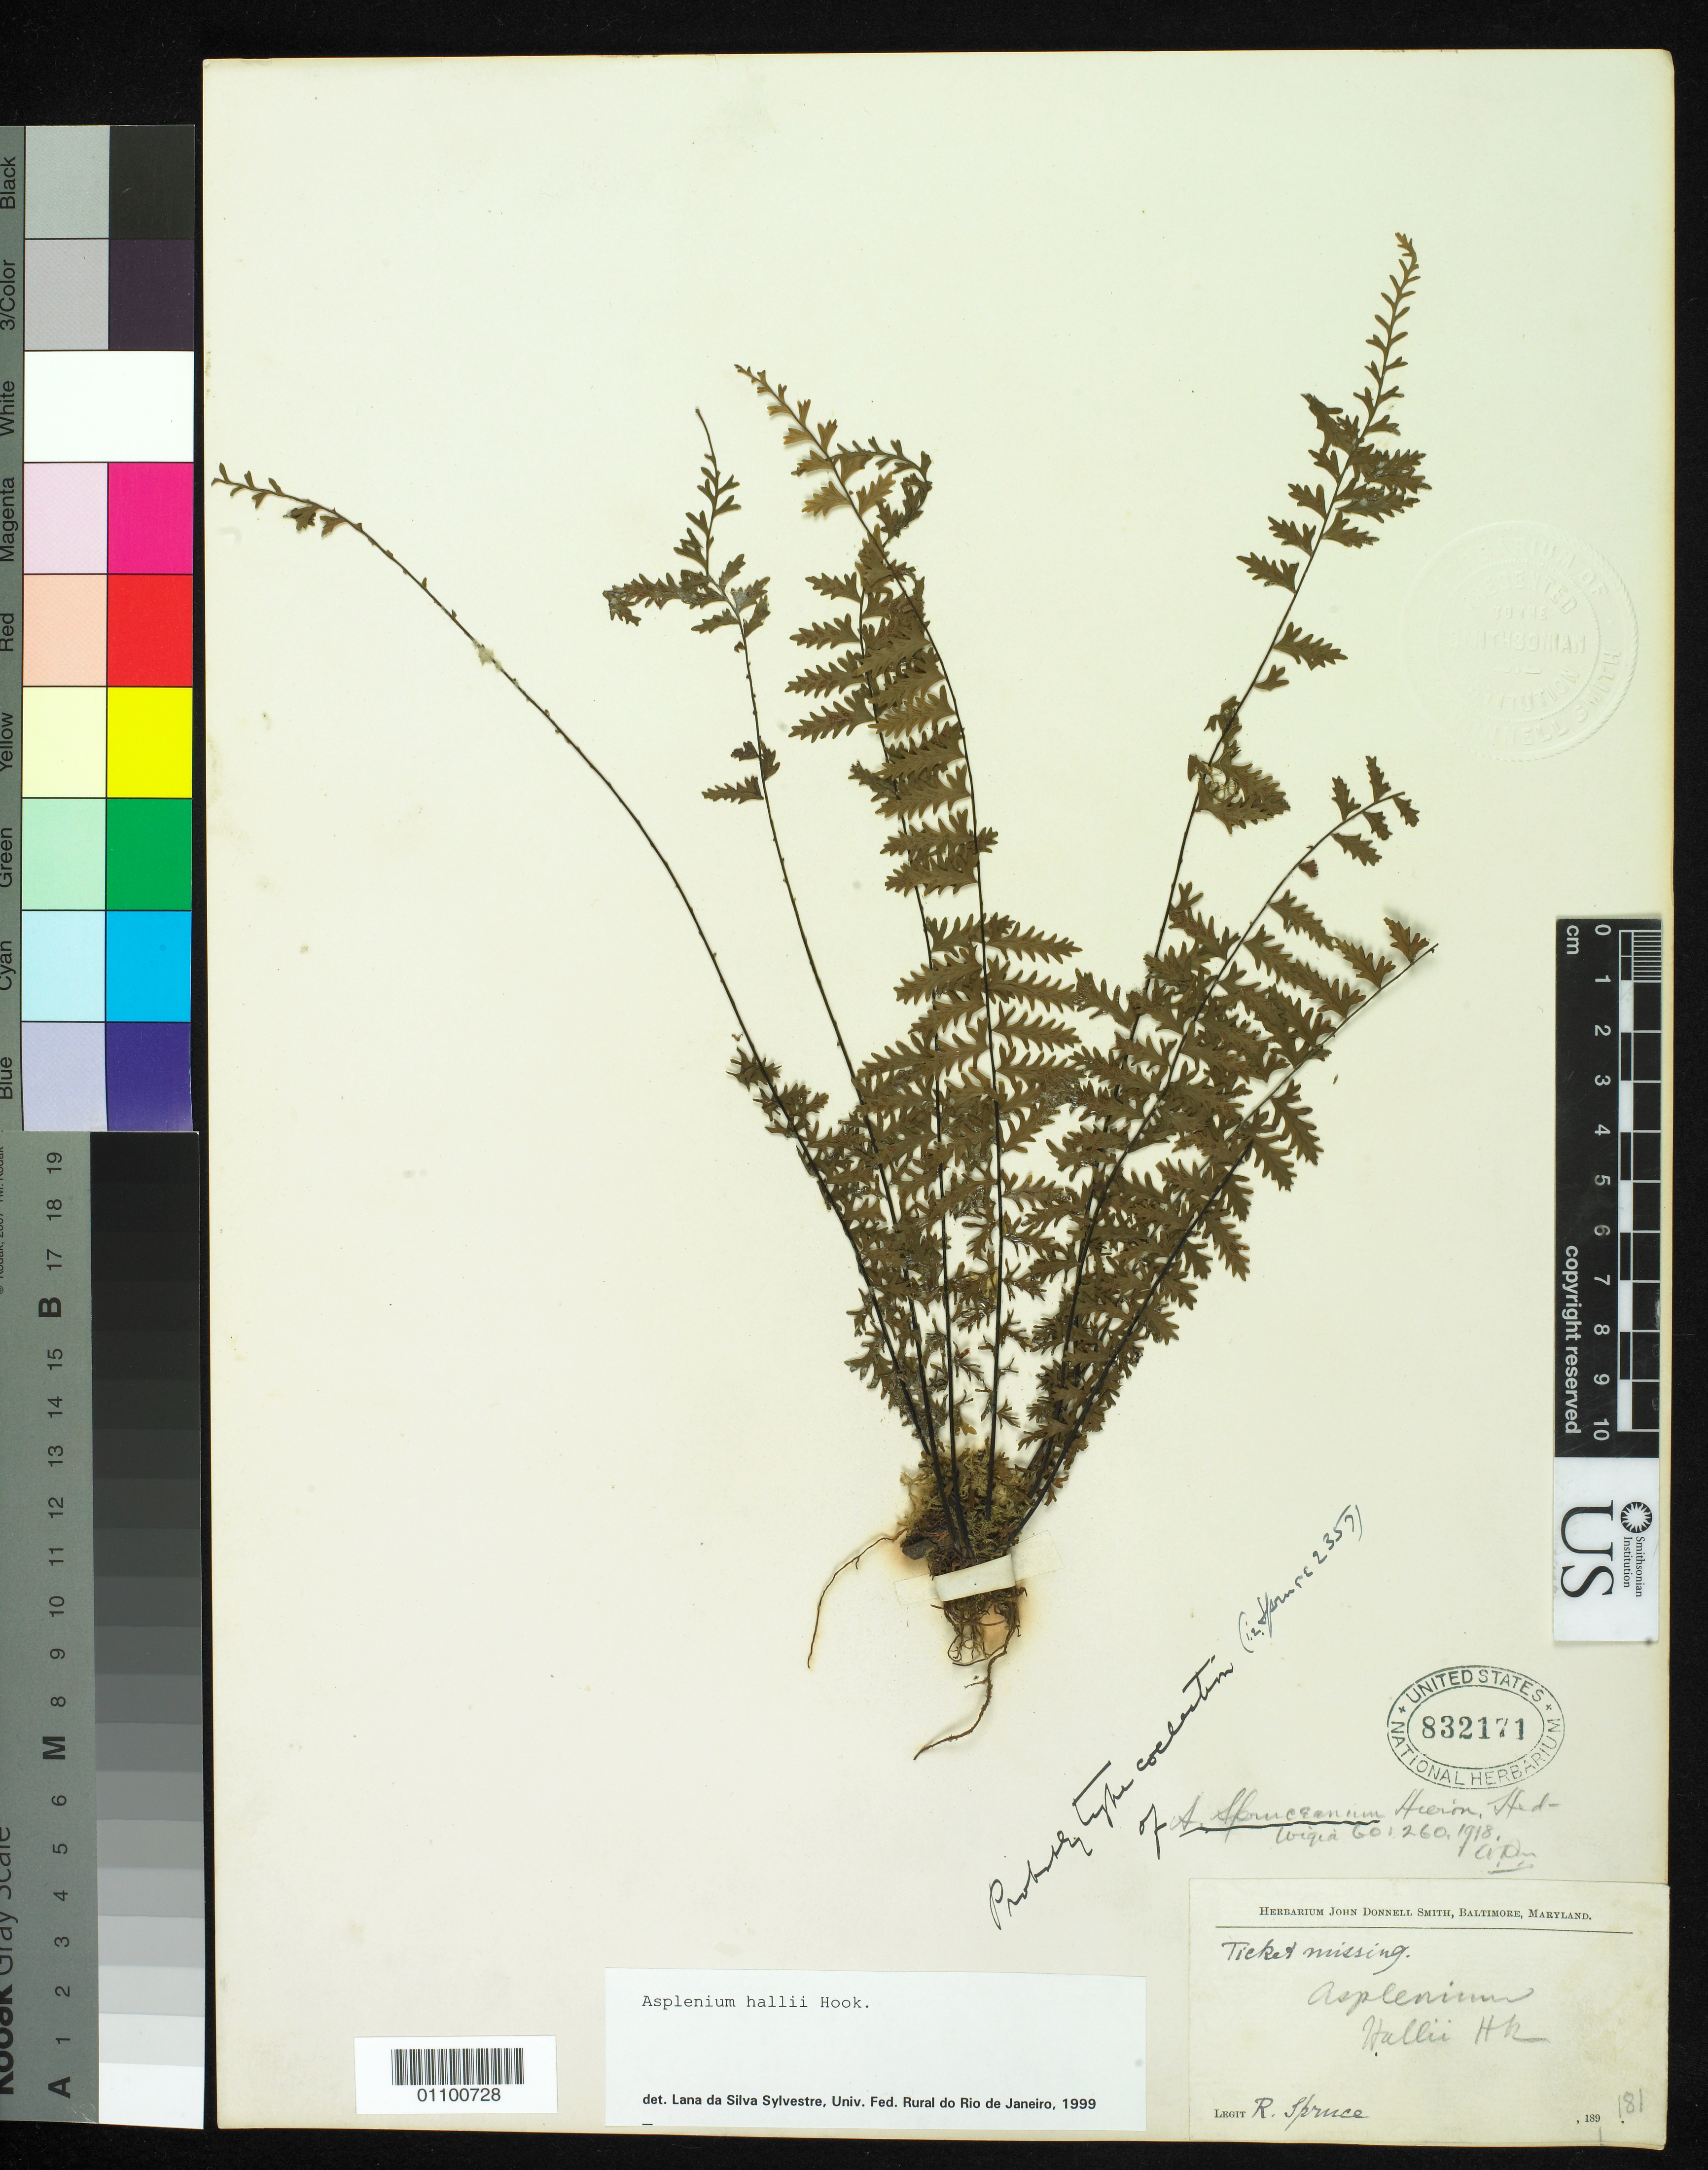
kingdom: Plantae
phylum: Tracheophyta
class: Polypodiopsida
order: Polypodiales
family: Aspleniaceae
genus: Asplenium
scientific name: Asplenium spruceanum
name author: Hieron.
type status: Possible Type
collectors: R. Spruce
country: Peru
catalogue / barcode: US 832171